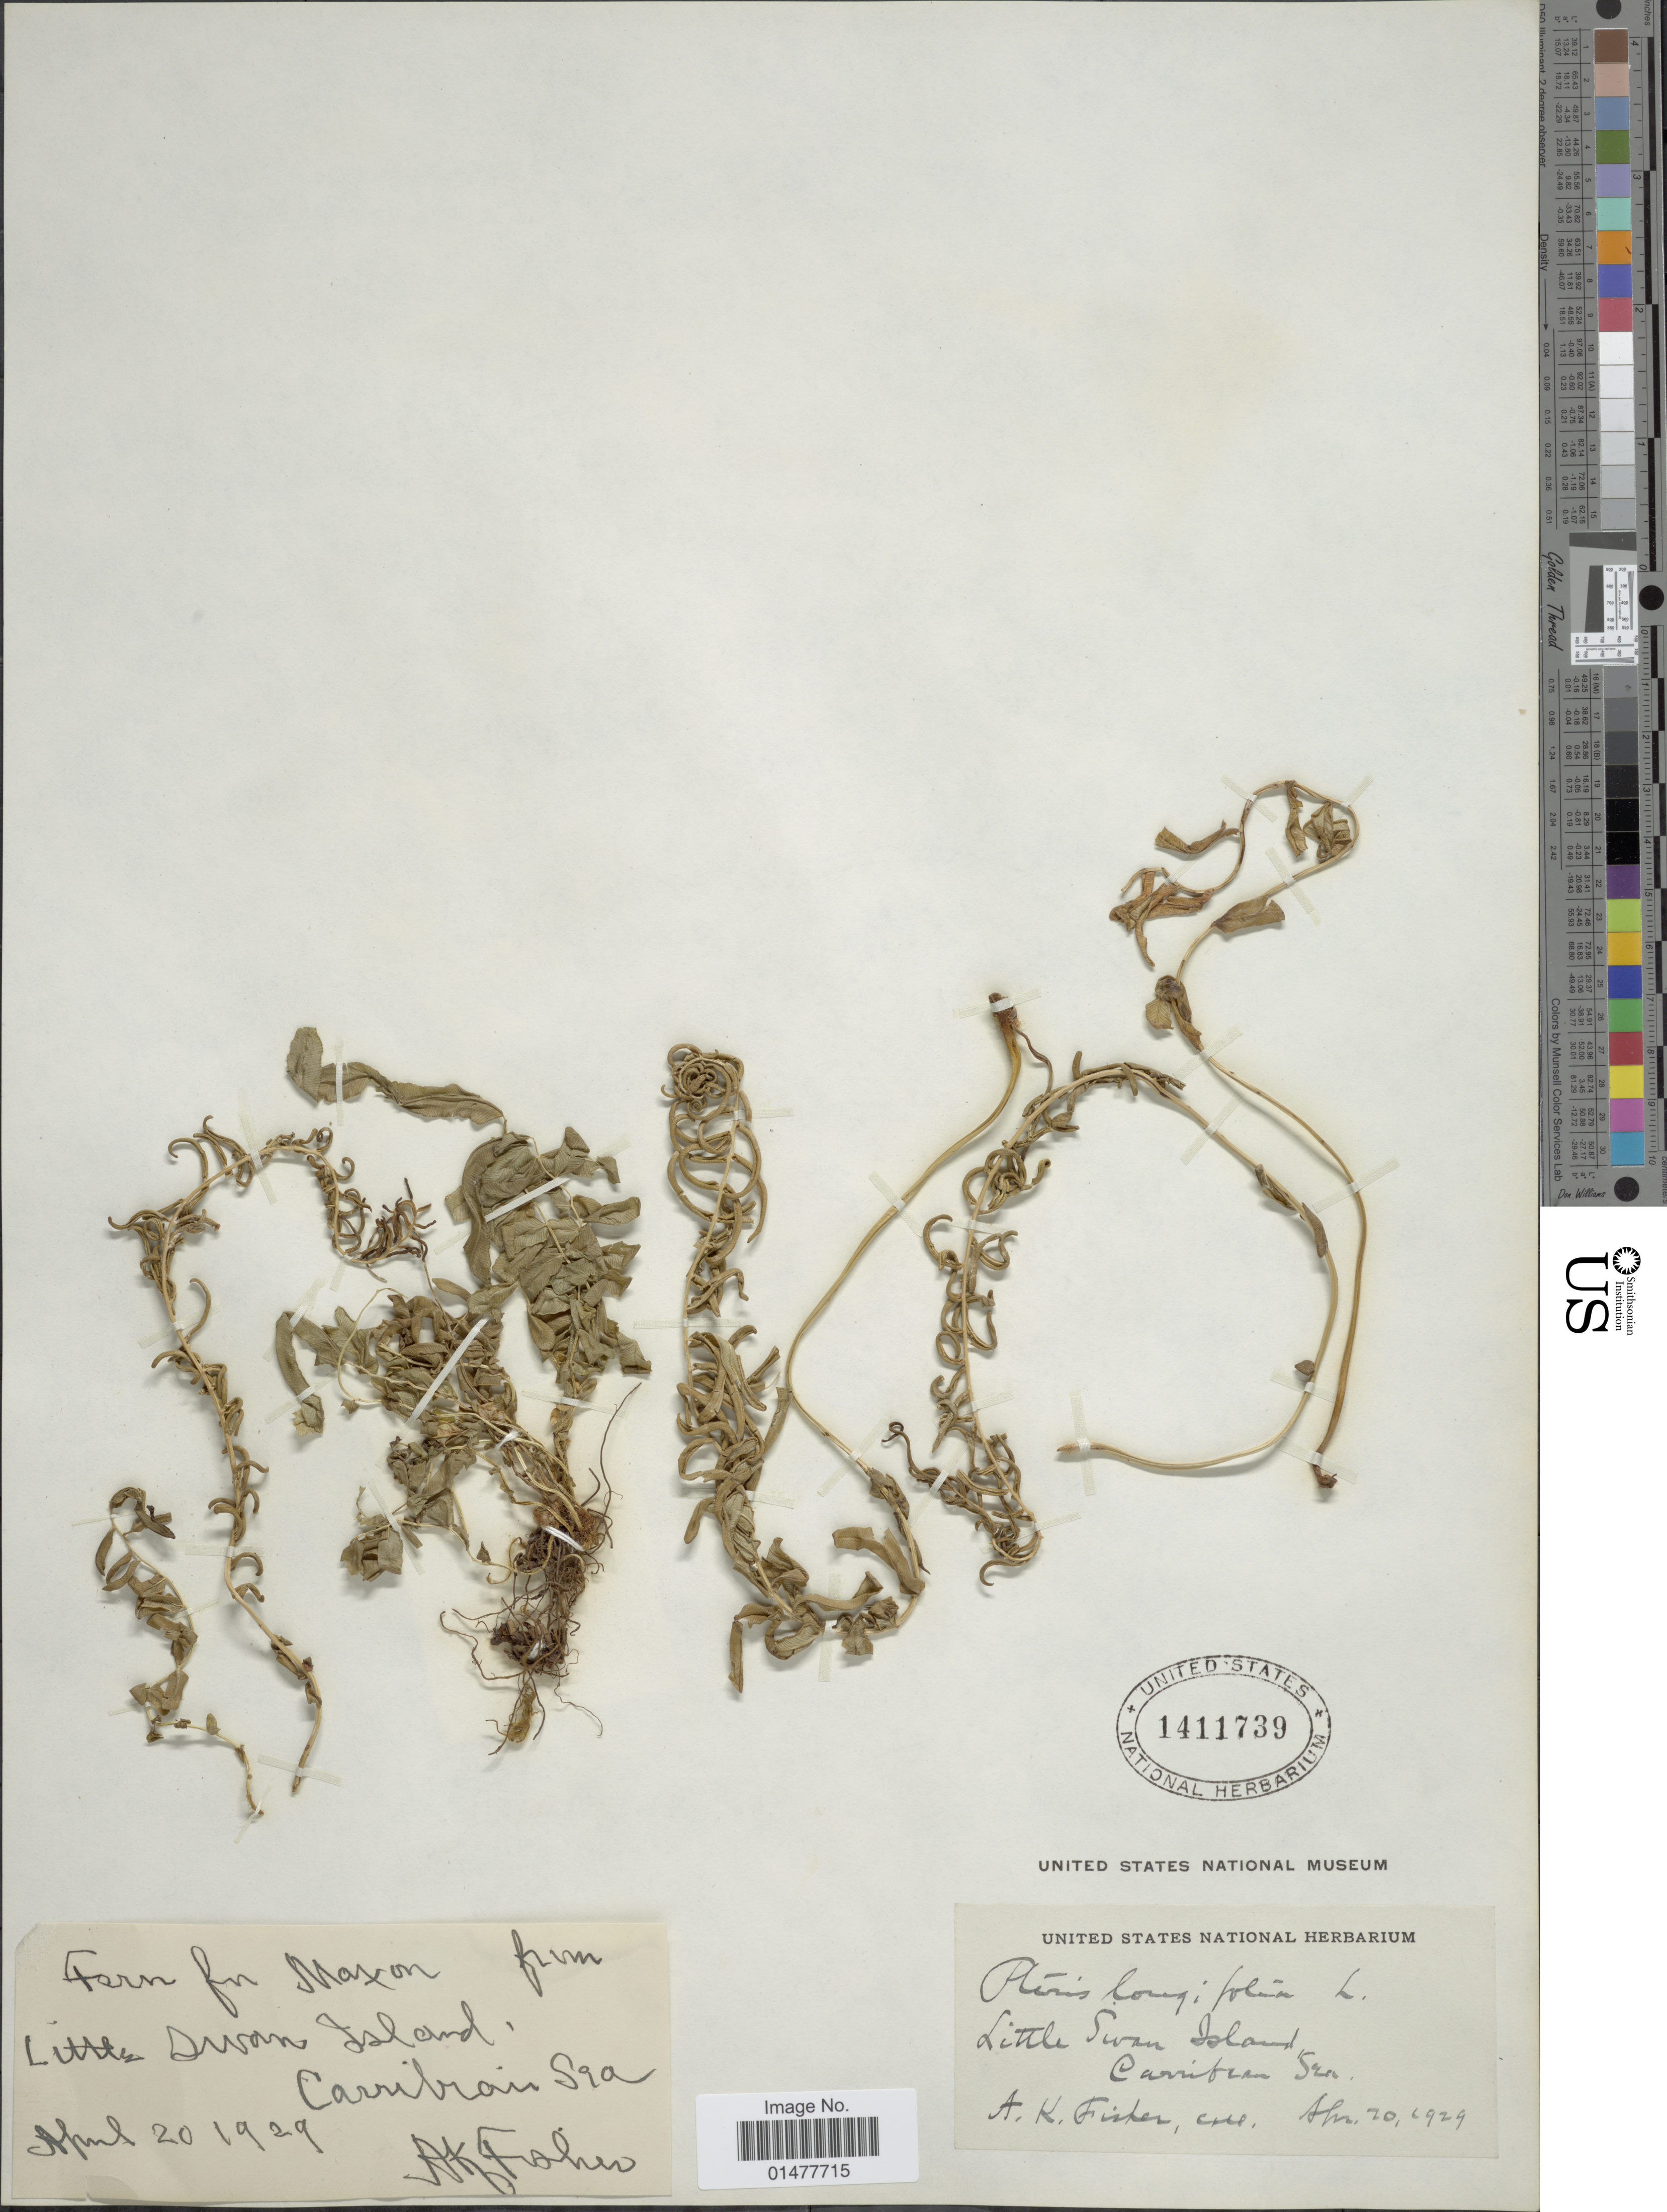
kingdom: Plantae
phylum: Tracheophyta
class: Polypodiopsida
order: Polypodiales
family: Pteridaceae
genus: Pteris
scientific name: Pteris longifolia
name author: L.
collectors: A. K. Fisher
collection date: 1929-04-20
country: Honduras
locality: Little Swan Island, Caribbean Sea.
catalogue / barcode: US 1411739